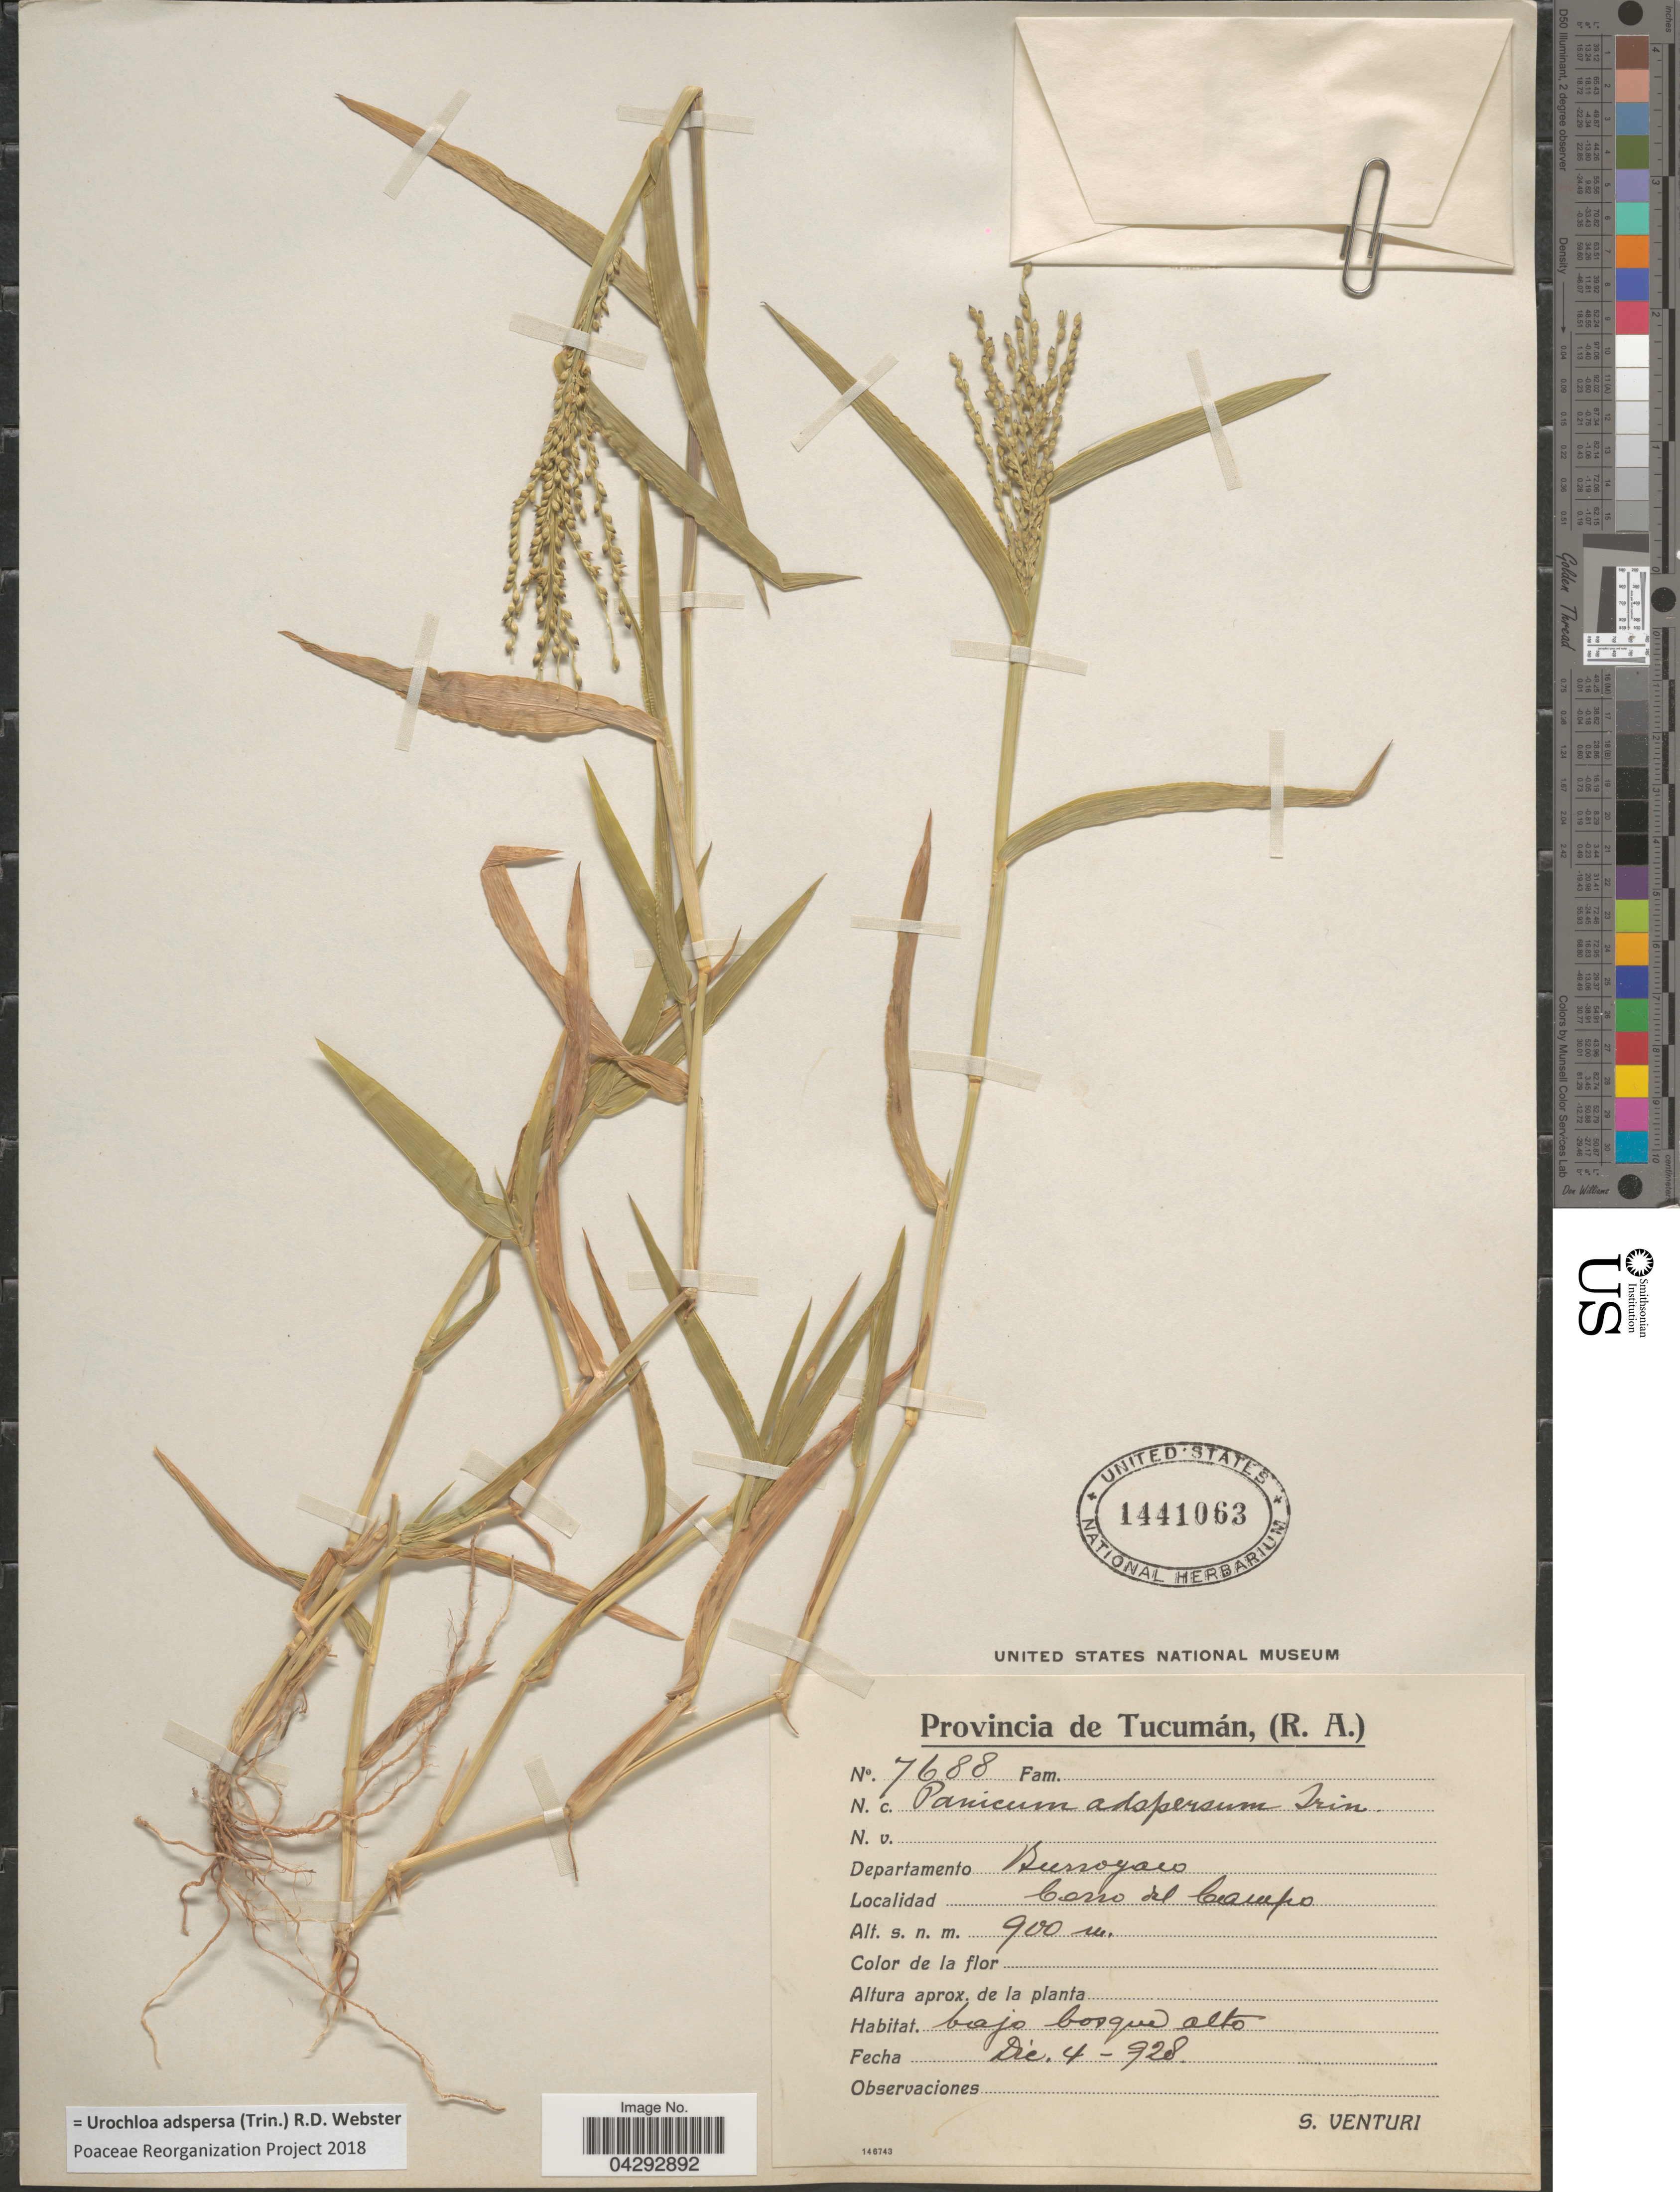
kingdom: Plantae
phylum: Tracheophyta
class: Liliopsida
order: Poales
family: Poaceae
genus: Urochloa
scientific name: Urochloa adspersa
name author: (Trin.) R.D. Webster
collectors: S. Venturi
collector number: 7688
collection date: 1928-12-04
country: Argentina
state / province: Tucuman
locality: Departamento Burroyaco. Cerro del Campo.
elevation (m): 900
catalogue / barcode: US 1441063